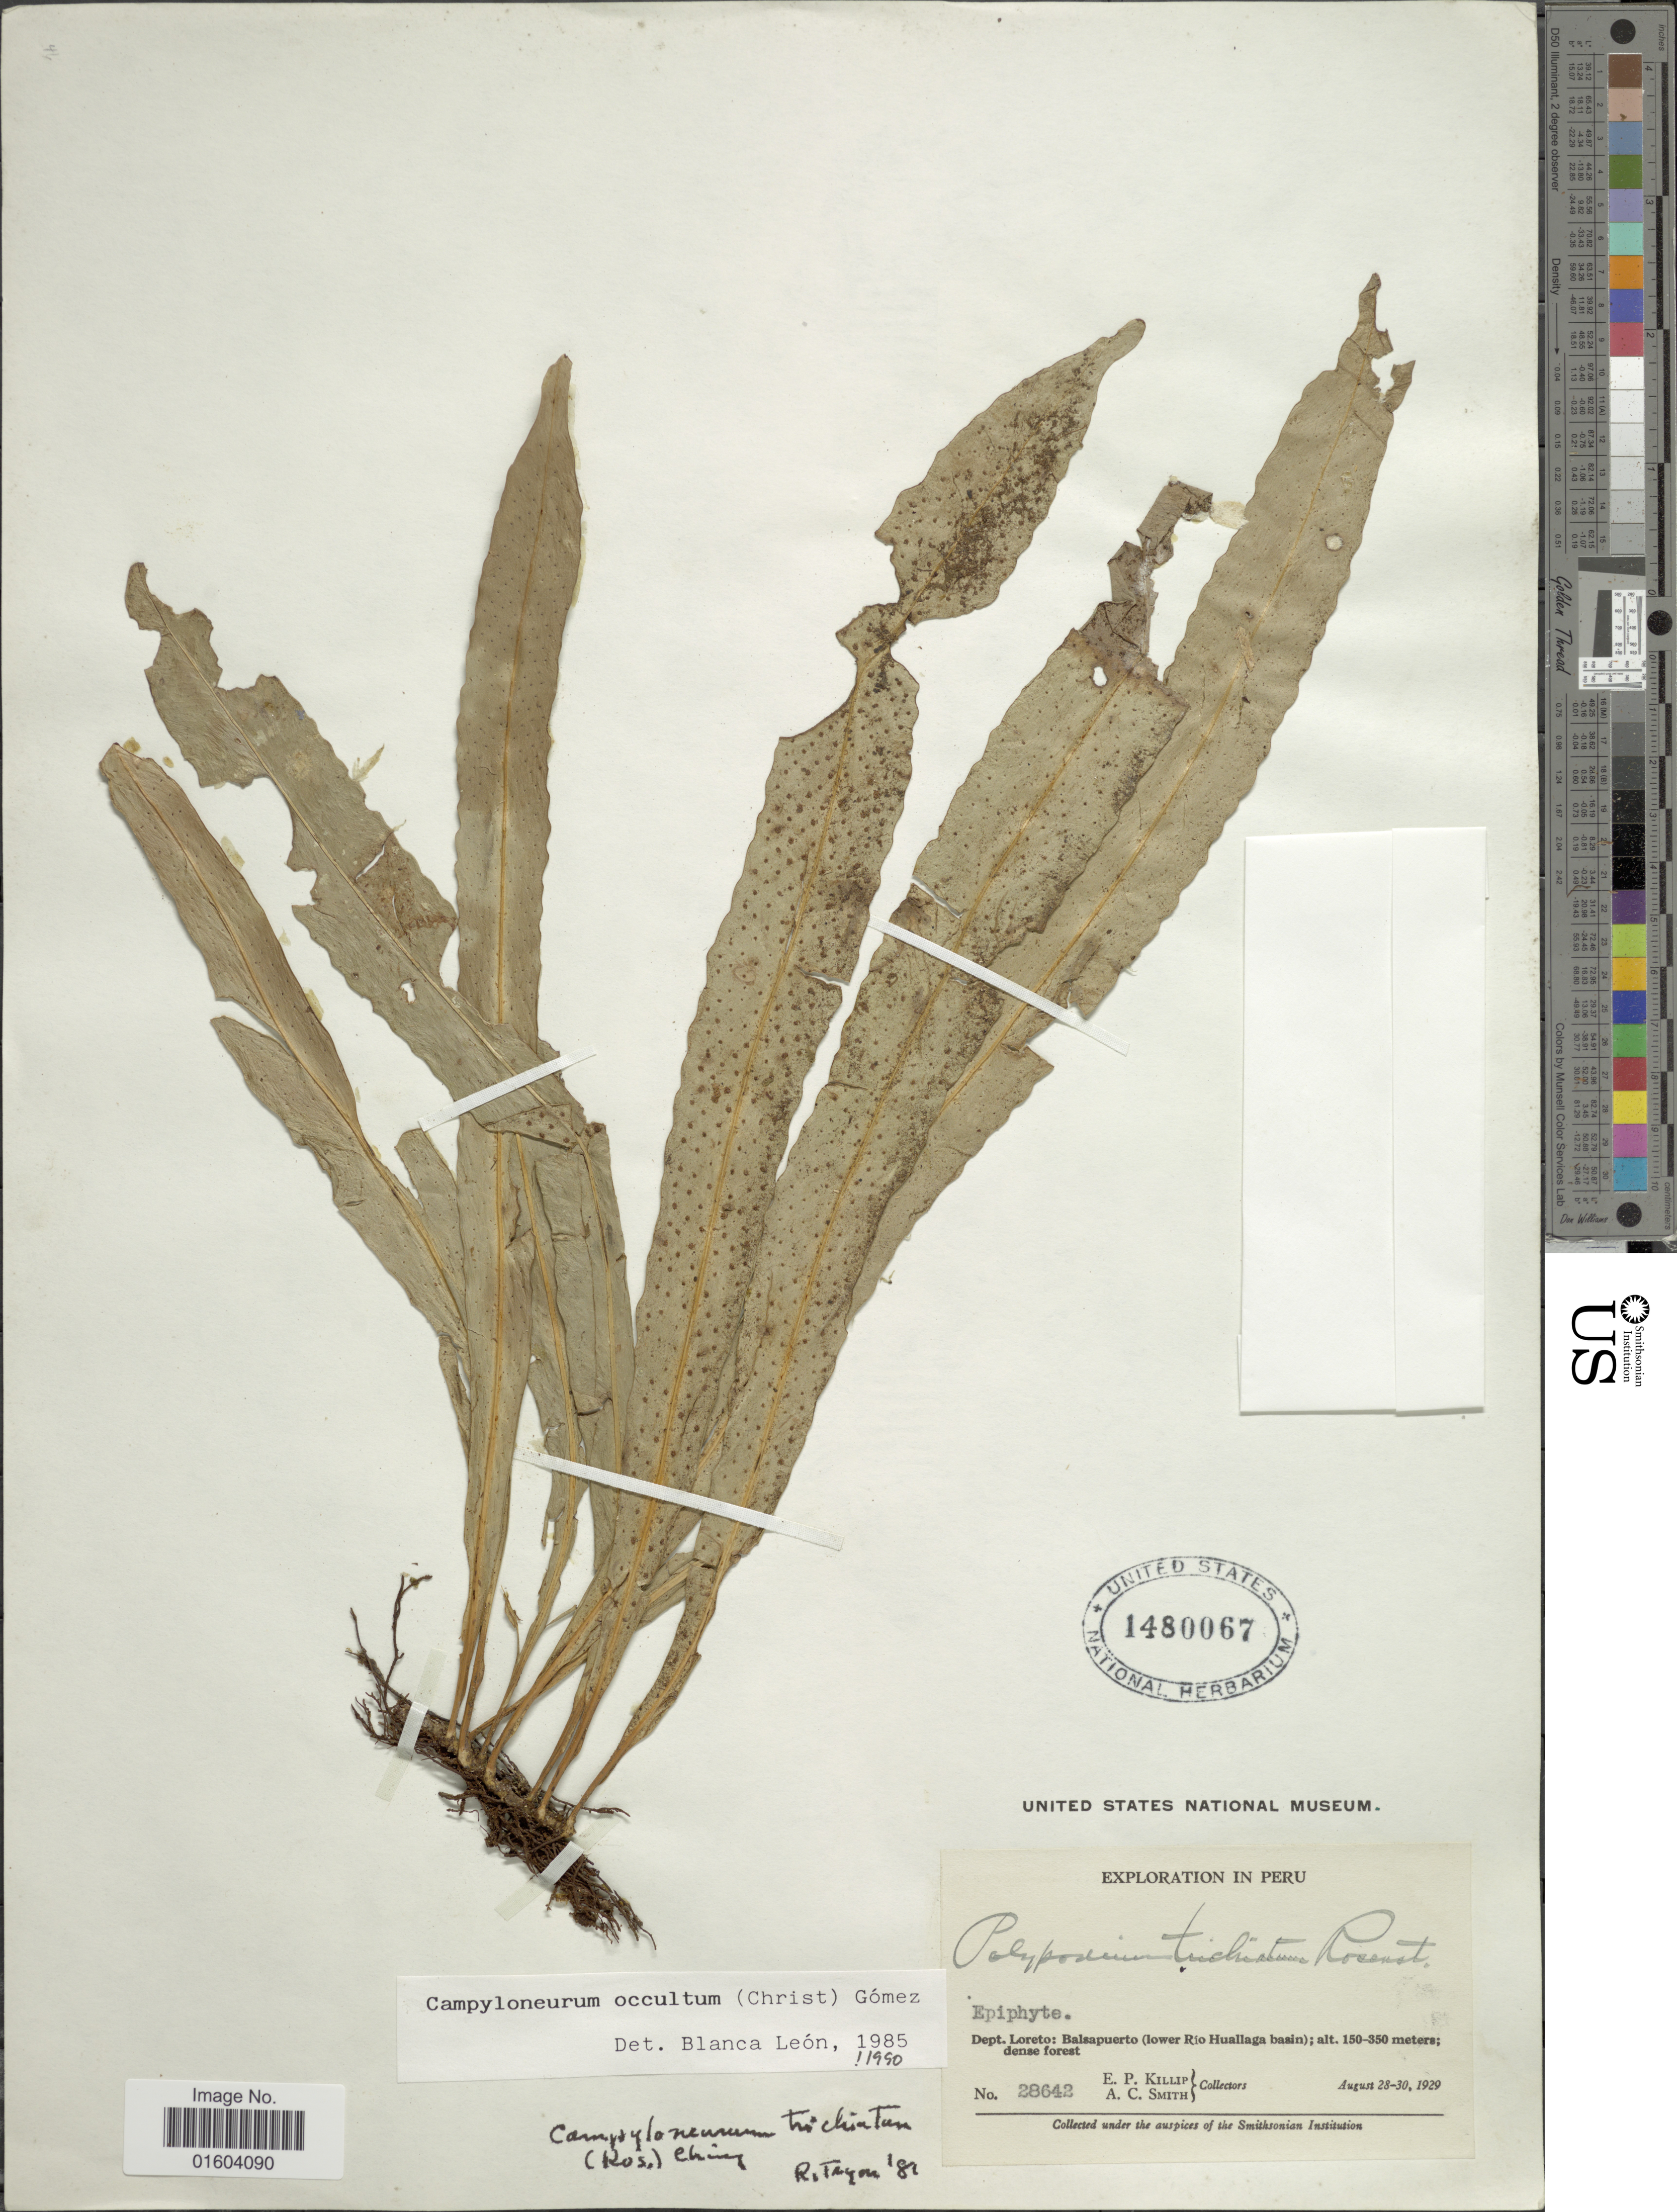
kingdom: Plantae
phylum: Tracheophyta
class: Polypodiopsida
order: Polypodiales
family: Polypodiaceae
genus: Campyloneurum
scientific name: Campyloneurum aphanophlebium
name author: (Kunze) T. Moore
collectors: E. P. Killip & A. C. Smith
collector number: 28642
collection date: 1929-08-28/1929-08-30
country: Peru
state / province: Loreto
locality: Dept. Loreto: Balsapuerto (lower Rio Huallaga basin).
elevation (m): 150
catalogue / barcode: US 1480067